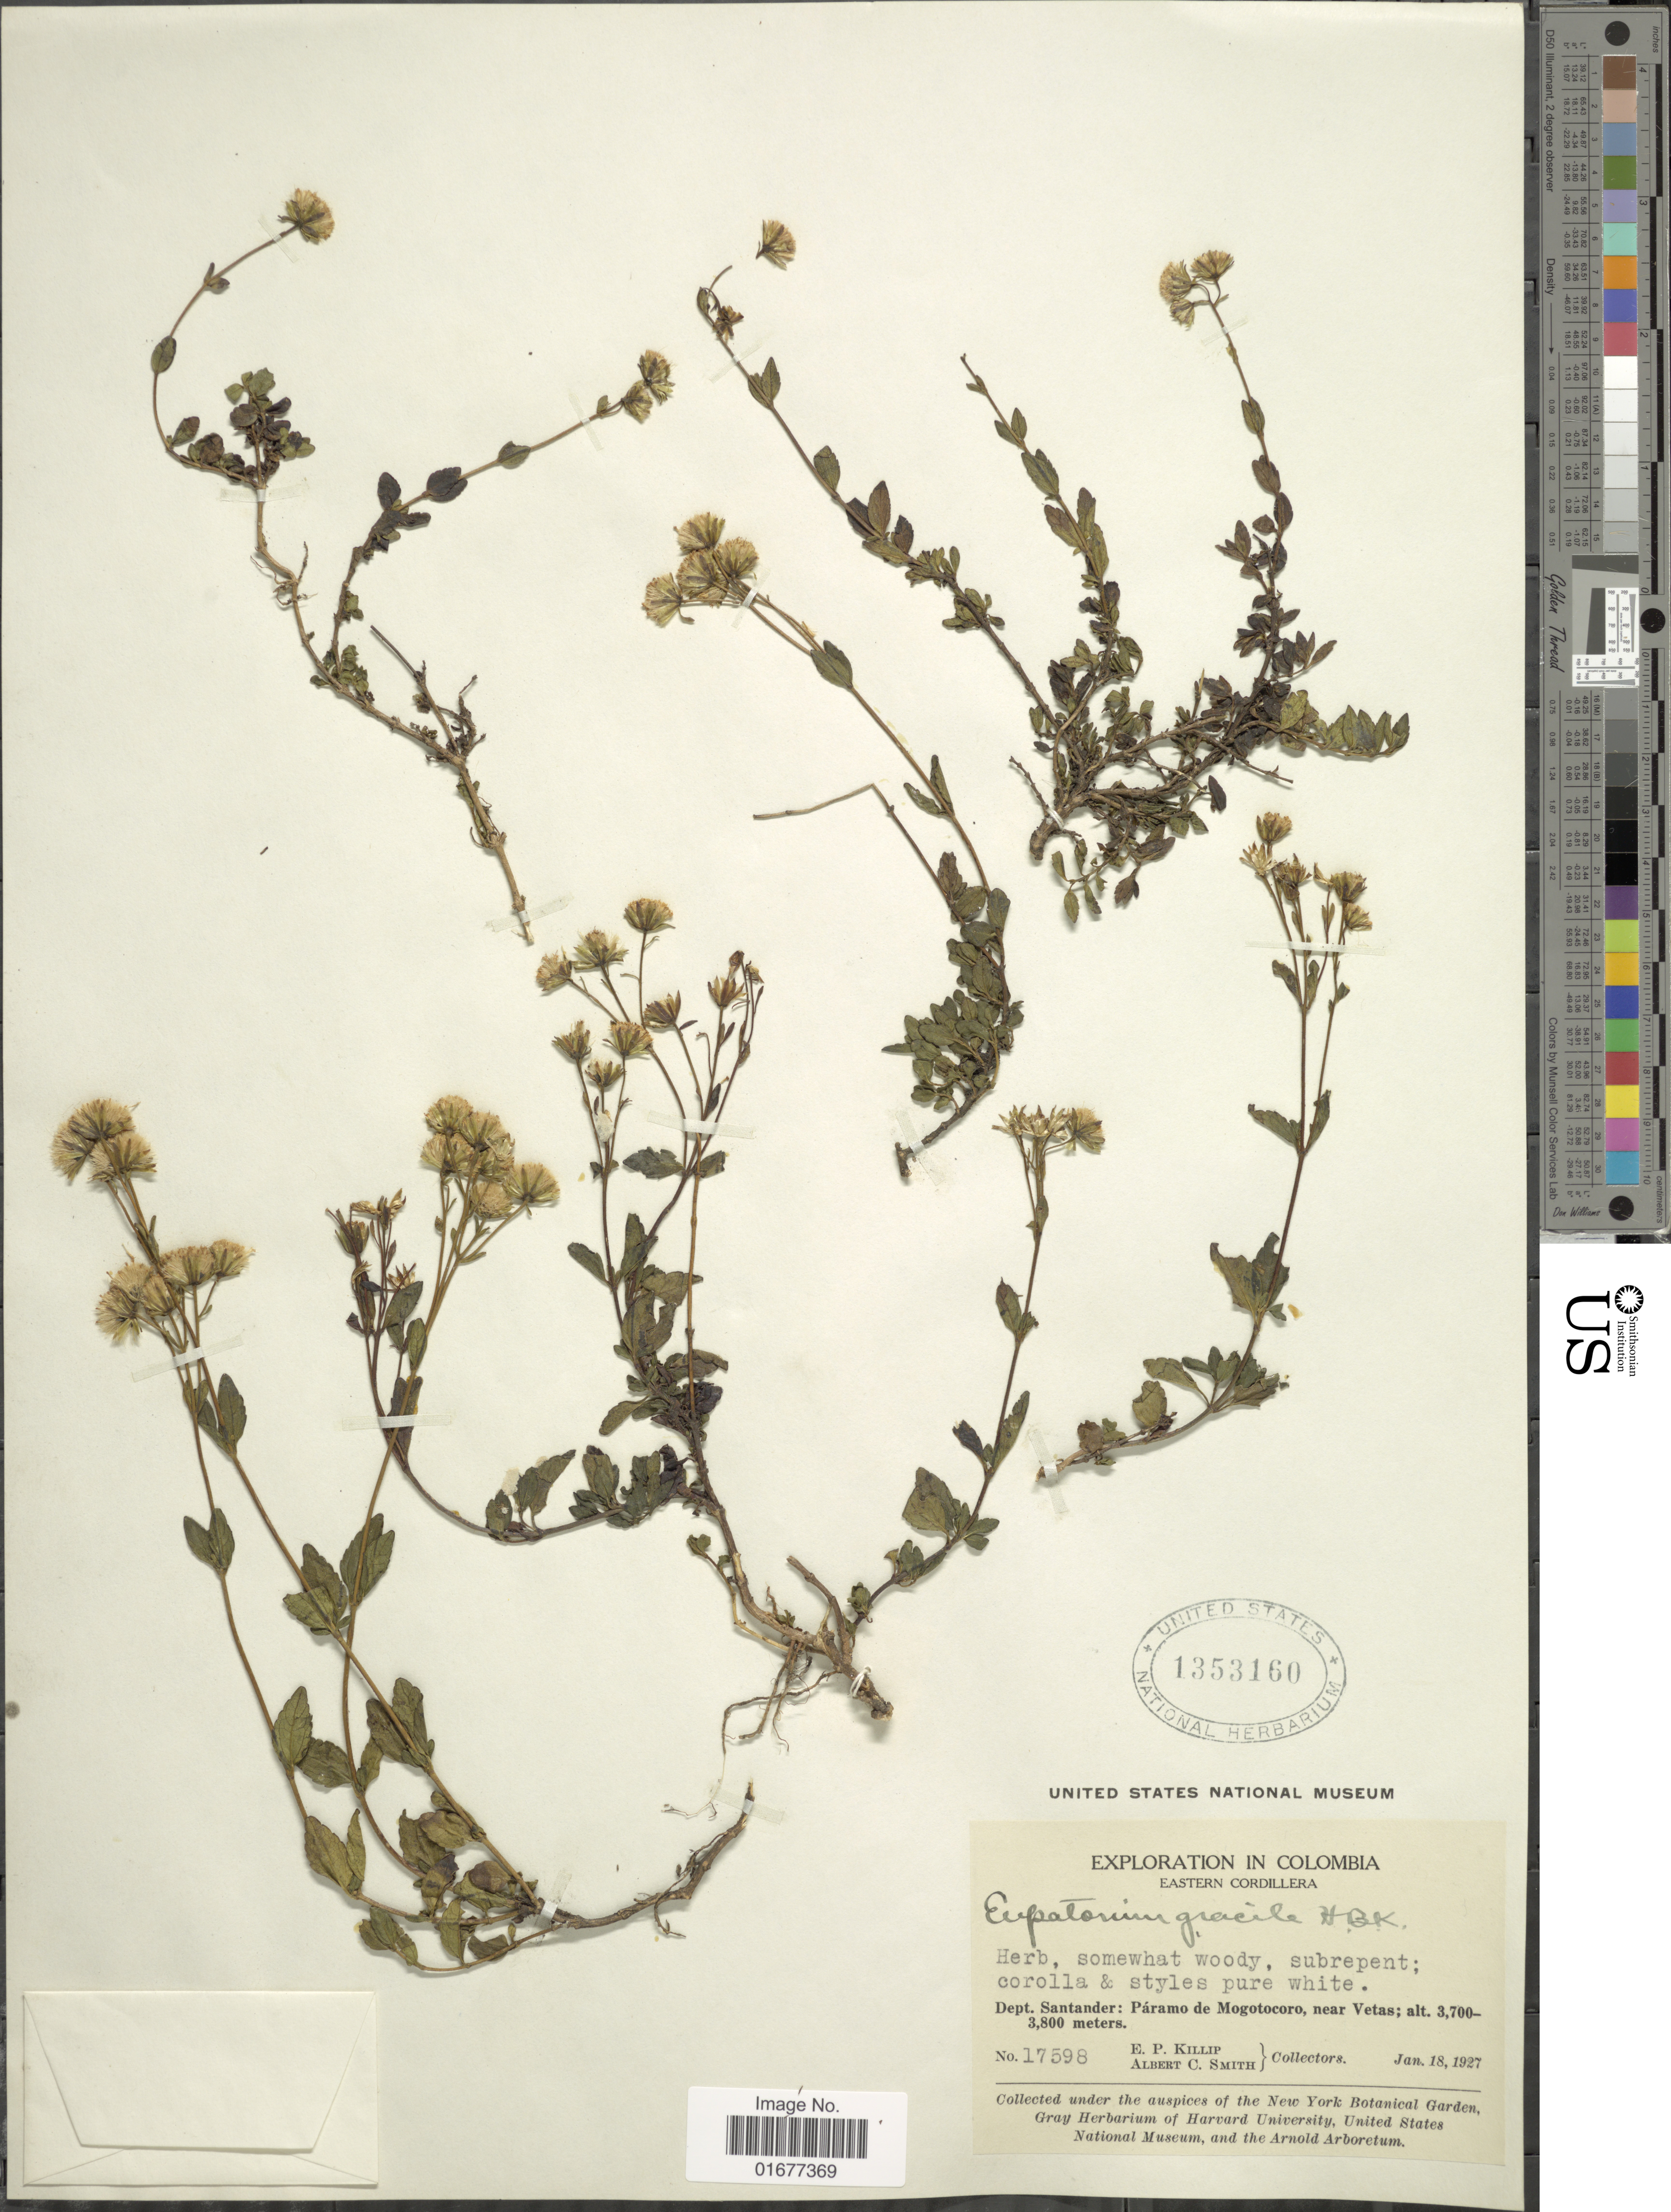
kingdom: Plantae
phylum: Tracheophyta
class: Magnoliopsida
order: Asterales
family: Asteraceae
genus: Ageratina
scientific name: Ageratina gracilis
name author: (Kunth) R.M. King & H. Rob.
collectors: E. P. Killip & A. C. Smith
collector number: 17598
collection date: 1927-01-18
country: Colombia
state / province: Santander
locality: Eastern Cordillera, Paramo de Mogotocoro, near Vetas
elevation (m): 3700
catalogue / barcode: US 1353160